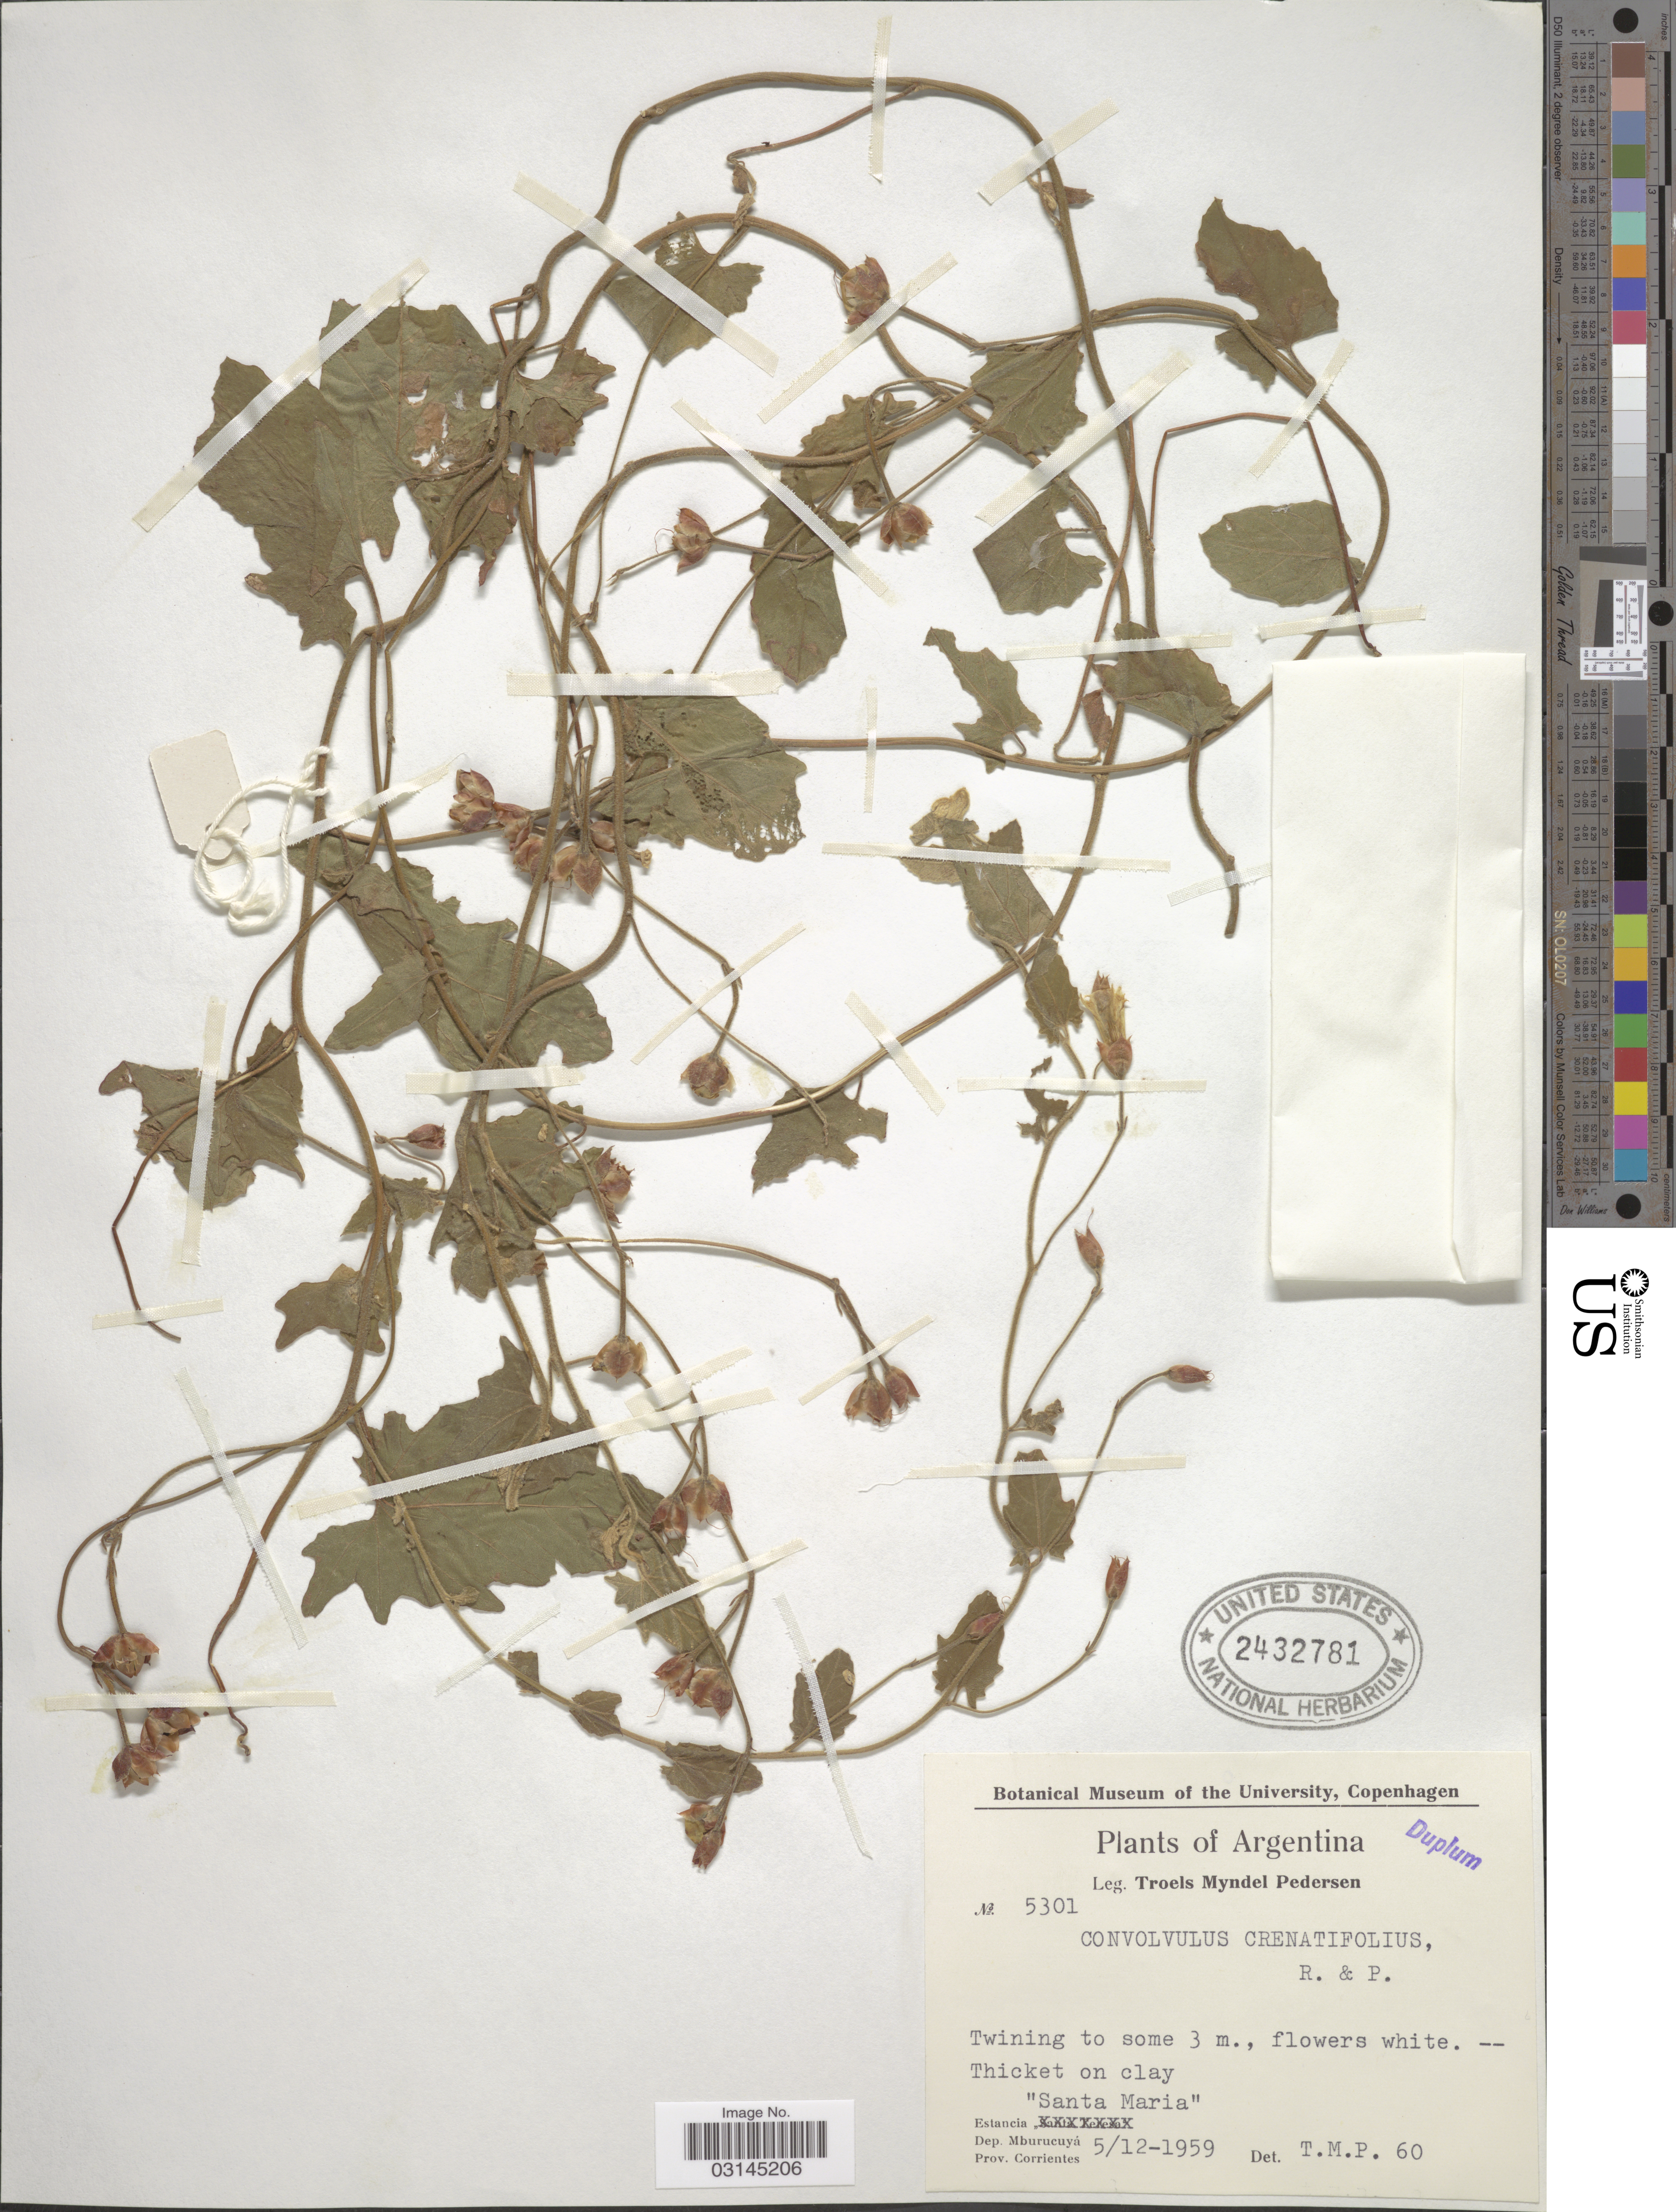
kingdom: Plantae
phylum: Tracheophyta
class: Magnoliopsida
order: Solanales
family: Convolvulaceae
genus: Convolvulus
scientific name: Convolvulus crenatifolius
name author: Ruiz & Pav.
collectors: T. Pederson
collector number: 5301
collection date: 1959-12-05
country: Argentina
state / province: Corrientes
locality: Estancia "Santa Maria", Dep. Mburucuyá.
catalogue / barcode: US 2432781